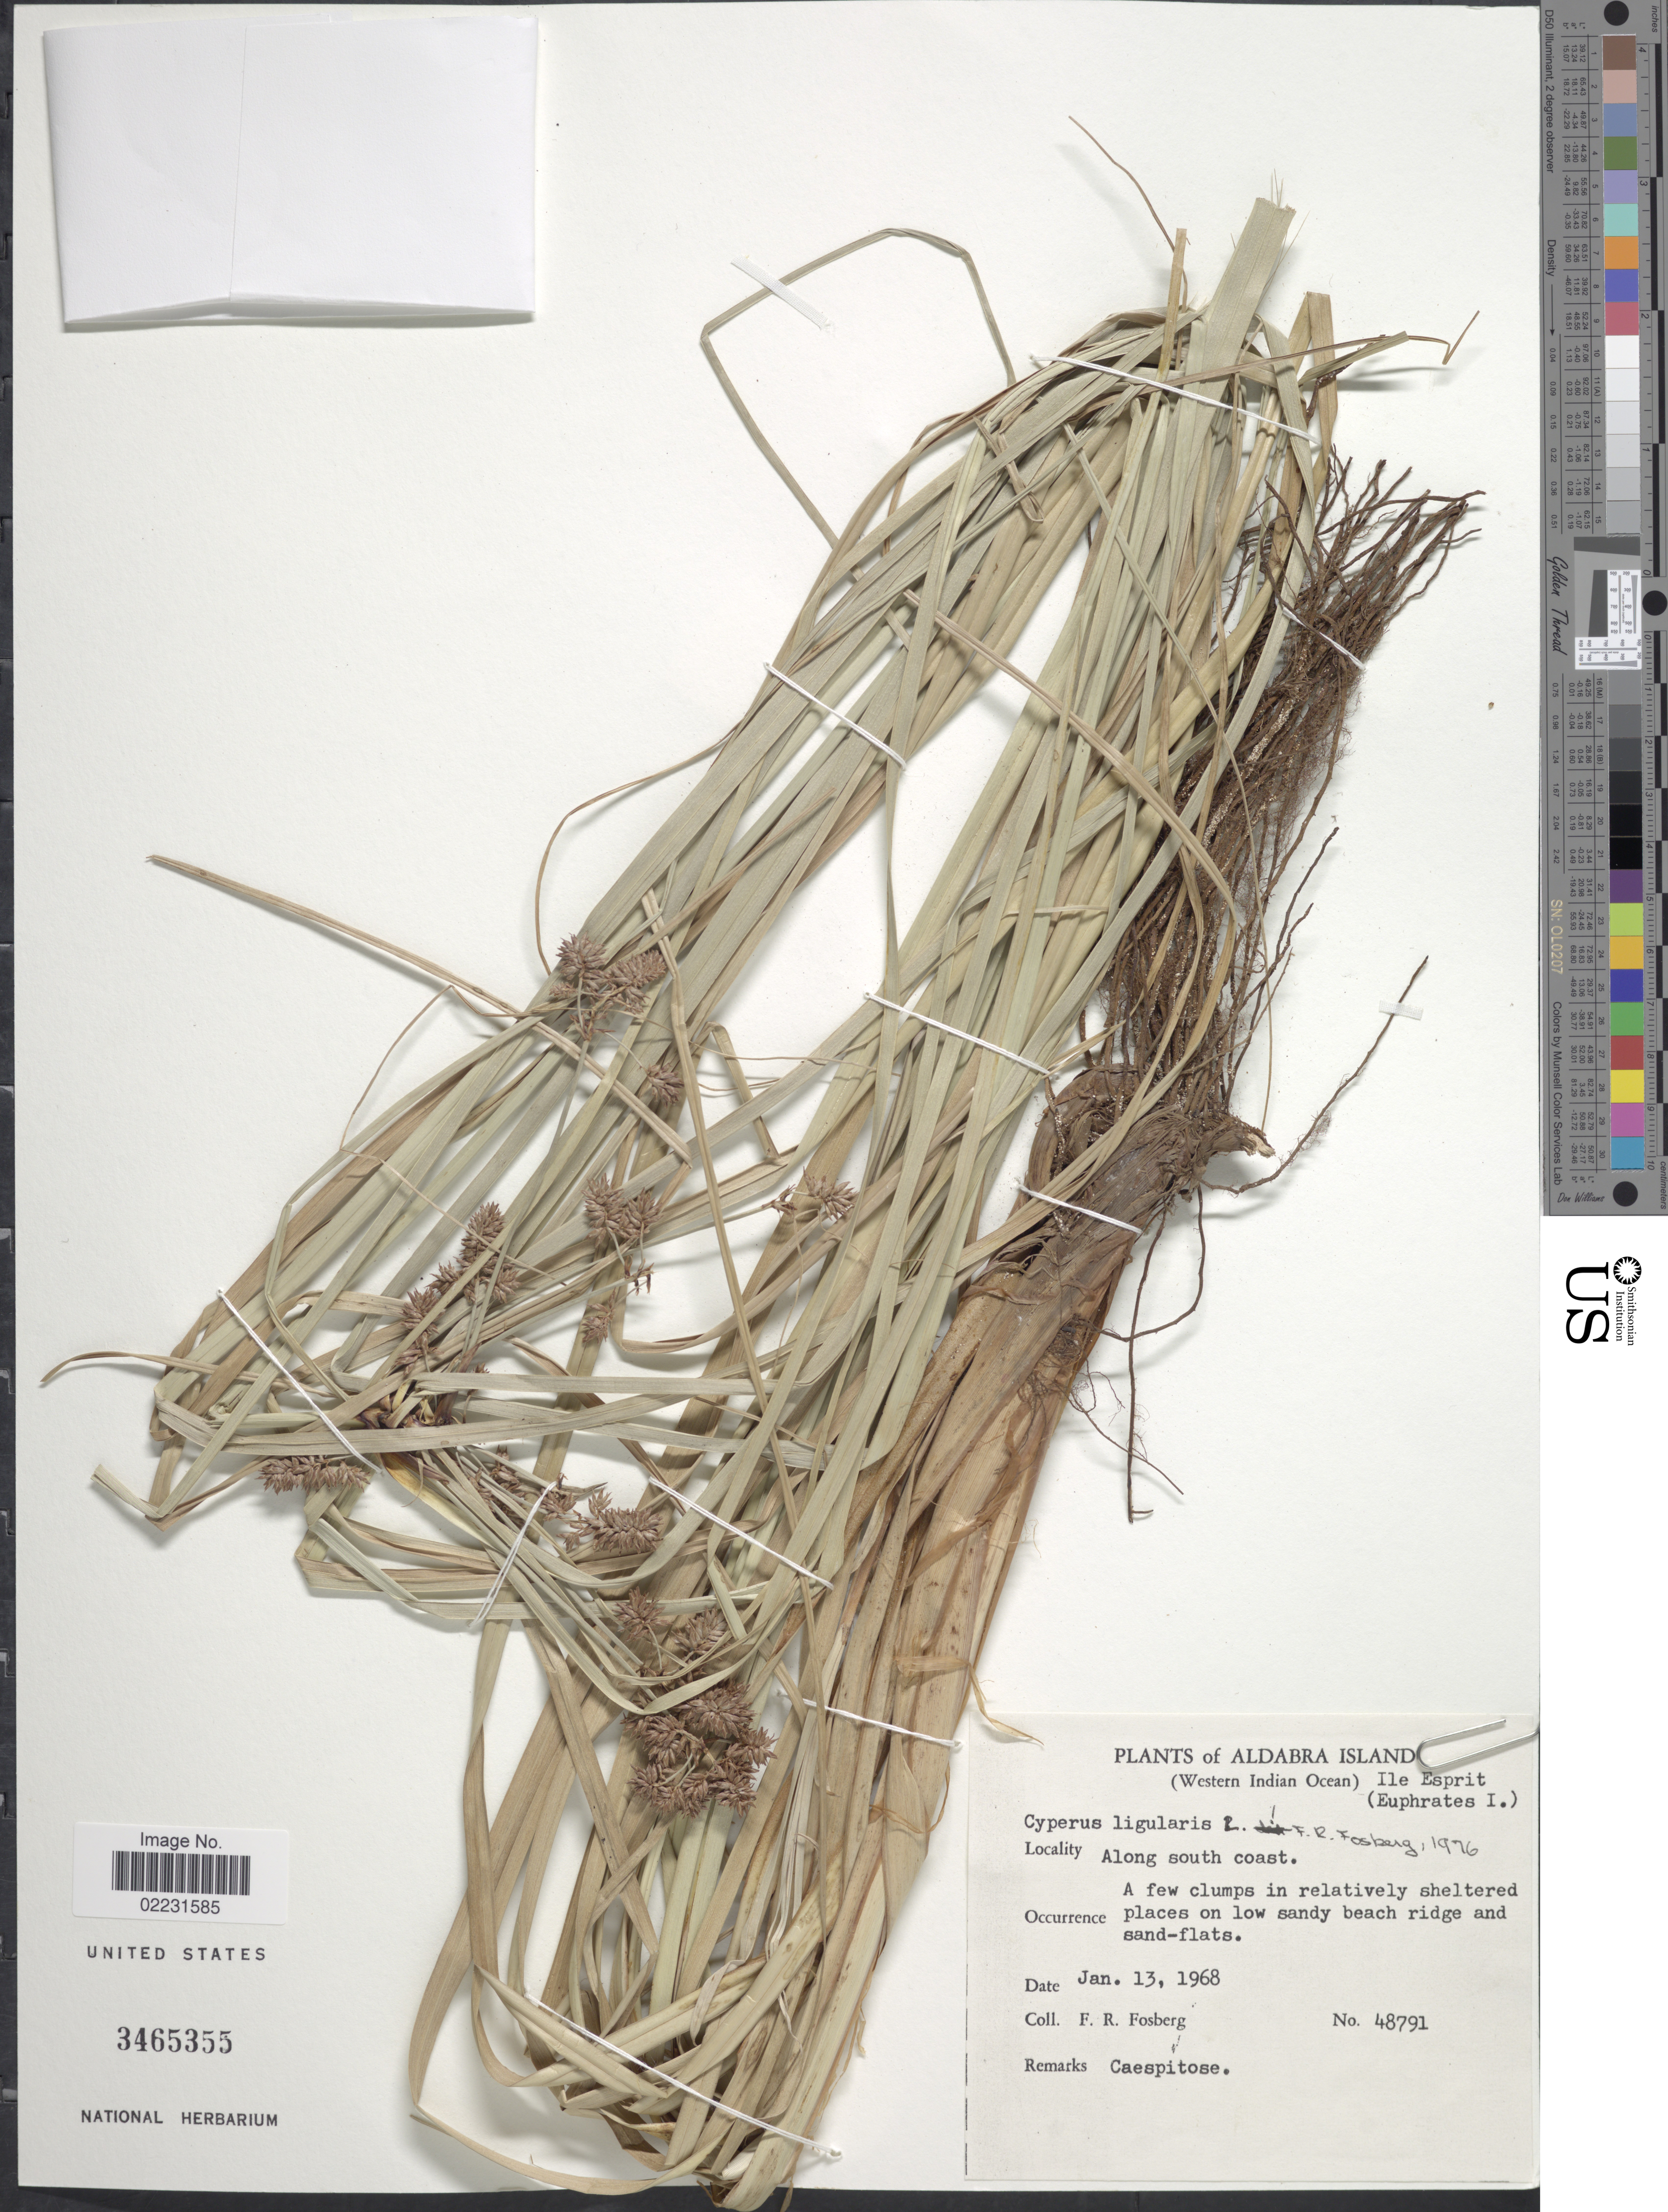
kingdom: Plantae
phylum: Tracheophyta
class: Liliopsida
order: Poales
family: Cyperaceae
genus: Cyperus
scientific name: Cyperus ligularis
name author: L.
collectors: F. R. Fosberg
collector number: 48791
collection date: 1968-01-13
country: Seychelles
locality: Aldabra Island, Western Indian Ocean, Ile Esprit, along south coast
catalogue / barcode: US 3465355